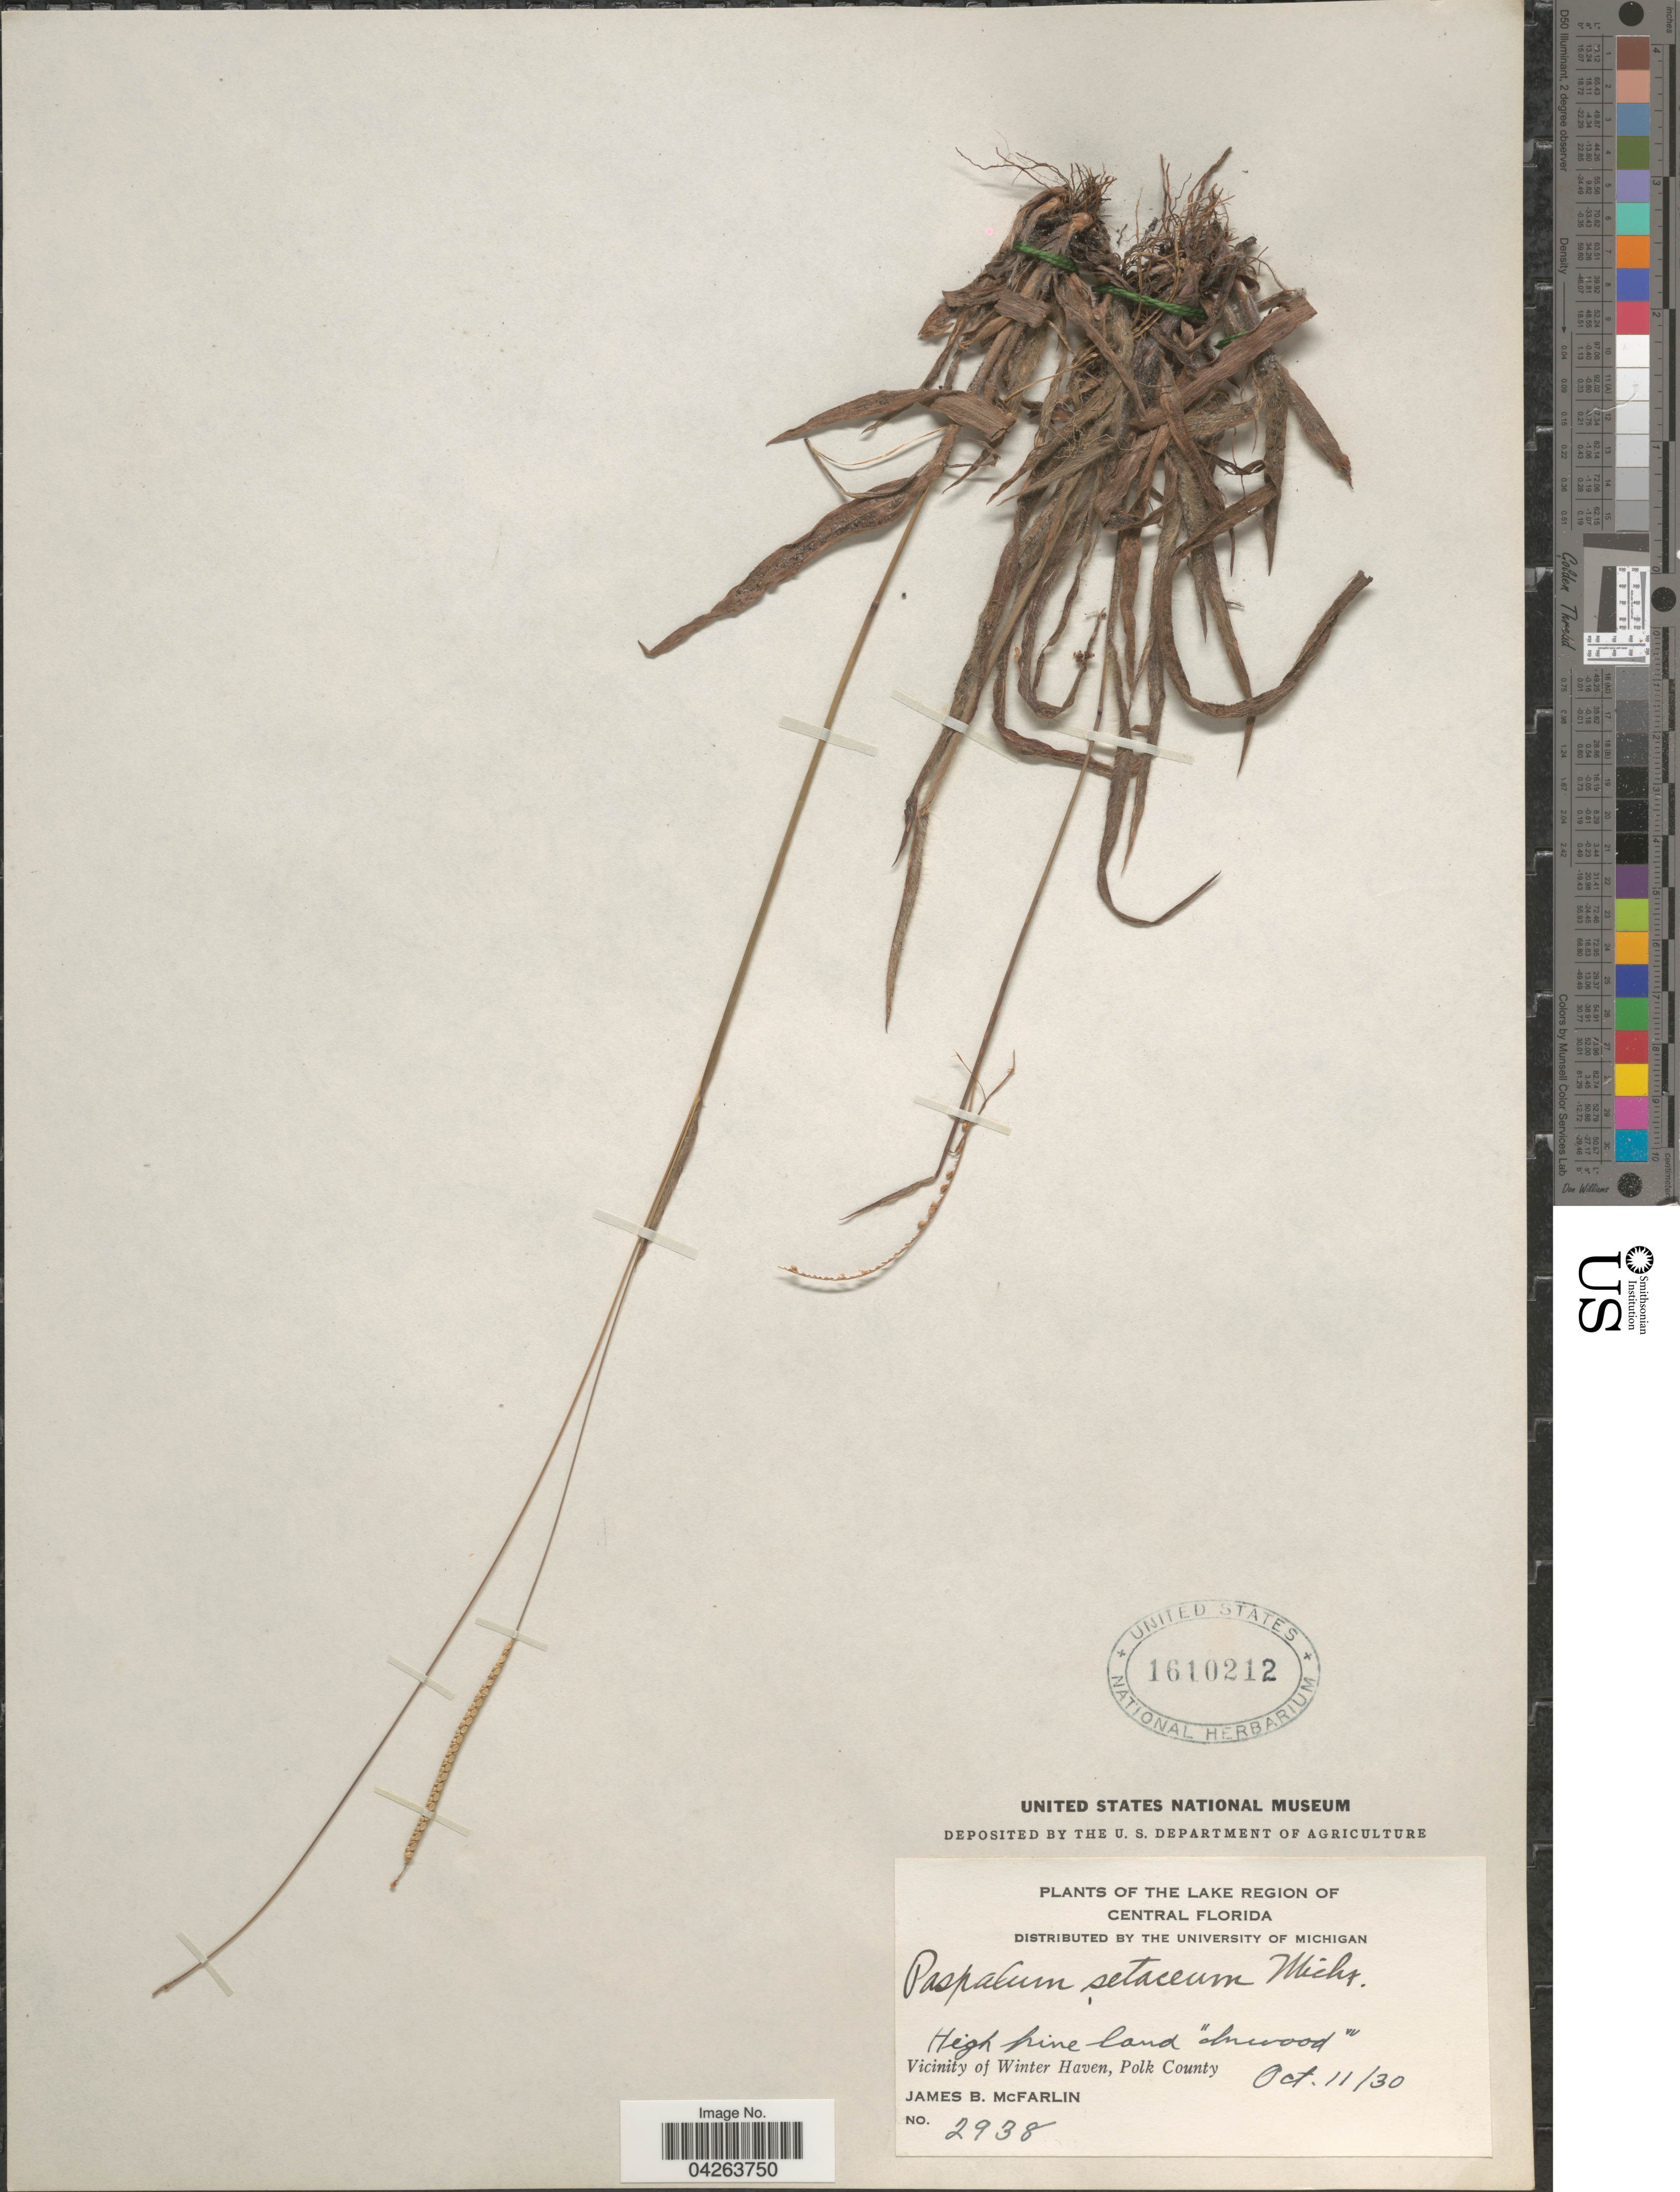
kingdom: Plantae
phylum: Tracheophyta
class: Liliopsida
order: Poales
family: Poaceae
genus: Paspalum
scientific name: Paspalum setaceum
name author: Michx.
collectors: J. McFarlin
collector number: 2938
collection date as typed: Transcribed d/m/y: 11/10/30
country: United States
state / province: Florida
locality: The Lake Region Of Central Florida. Vicinity of Winter Haven, Polk County.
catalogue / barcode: US 1610212